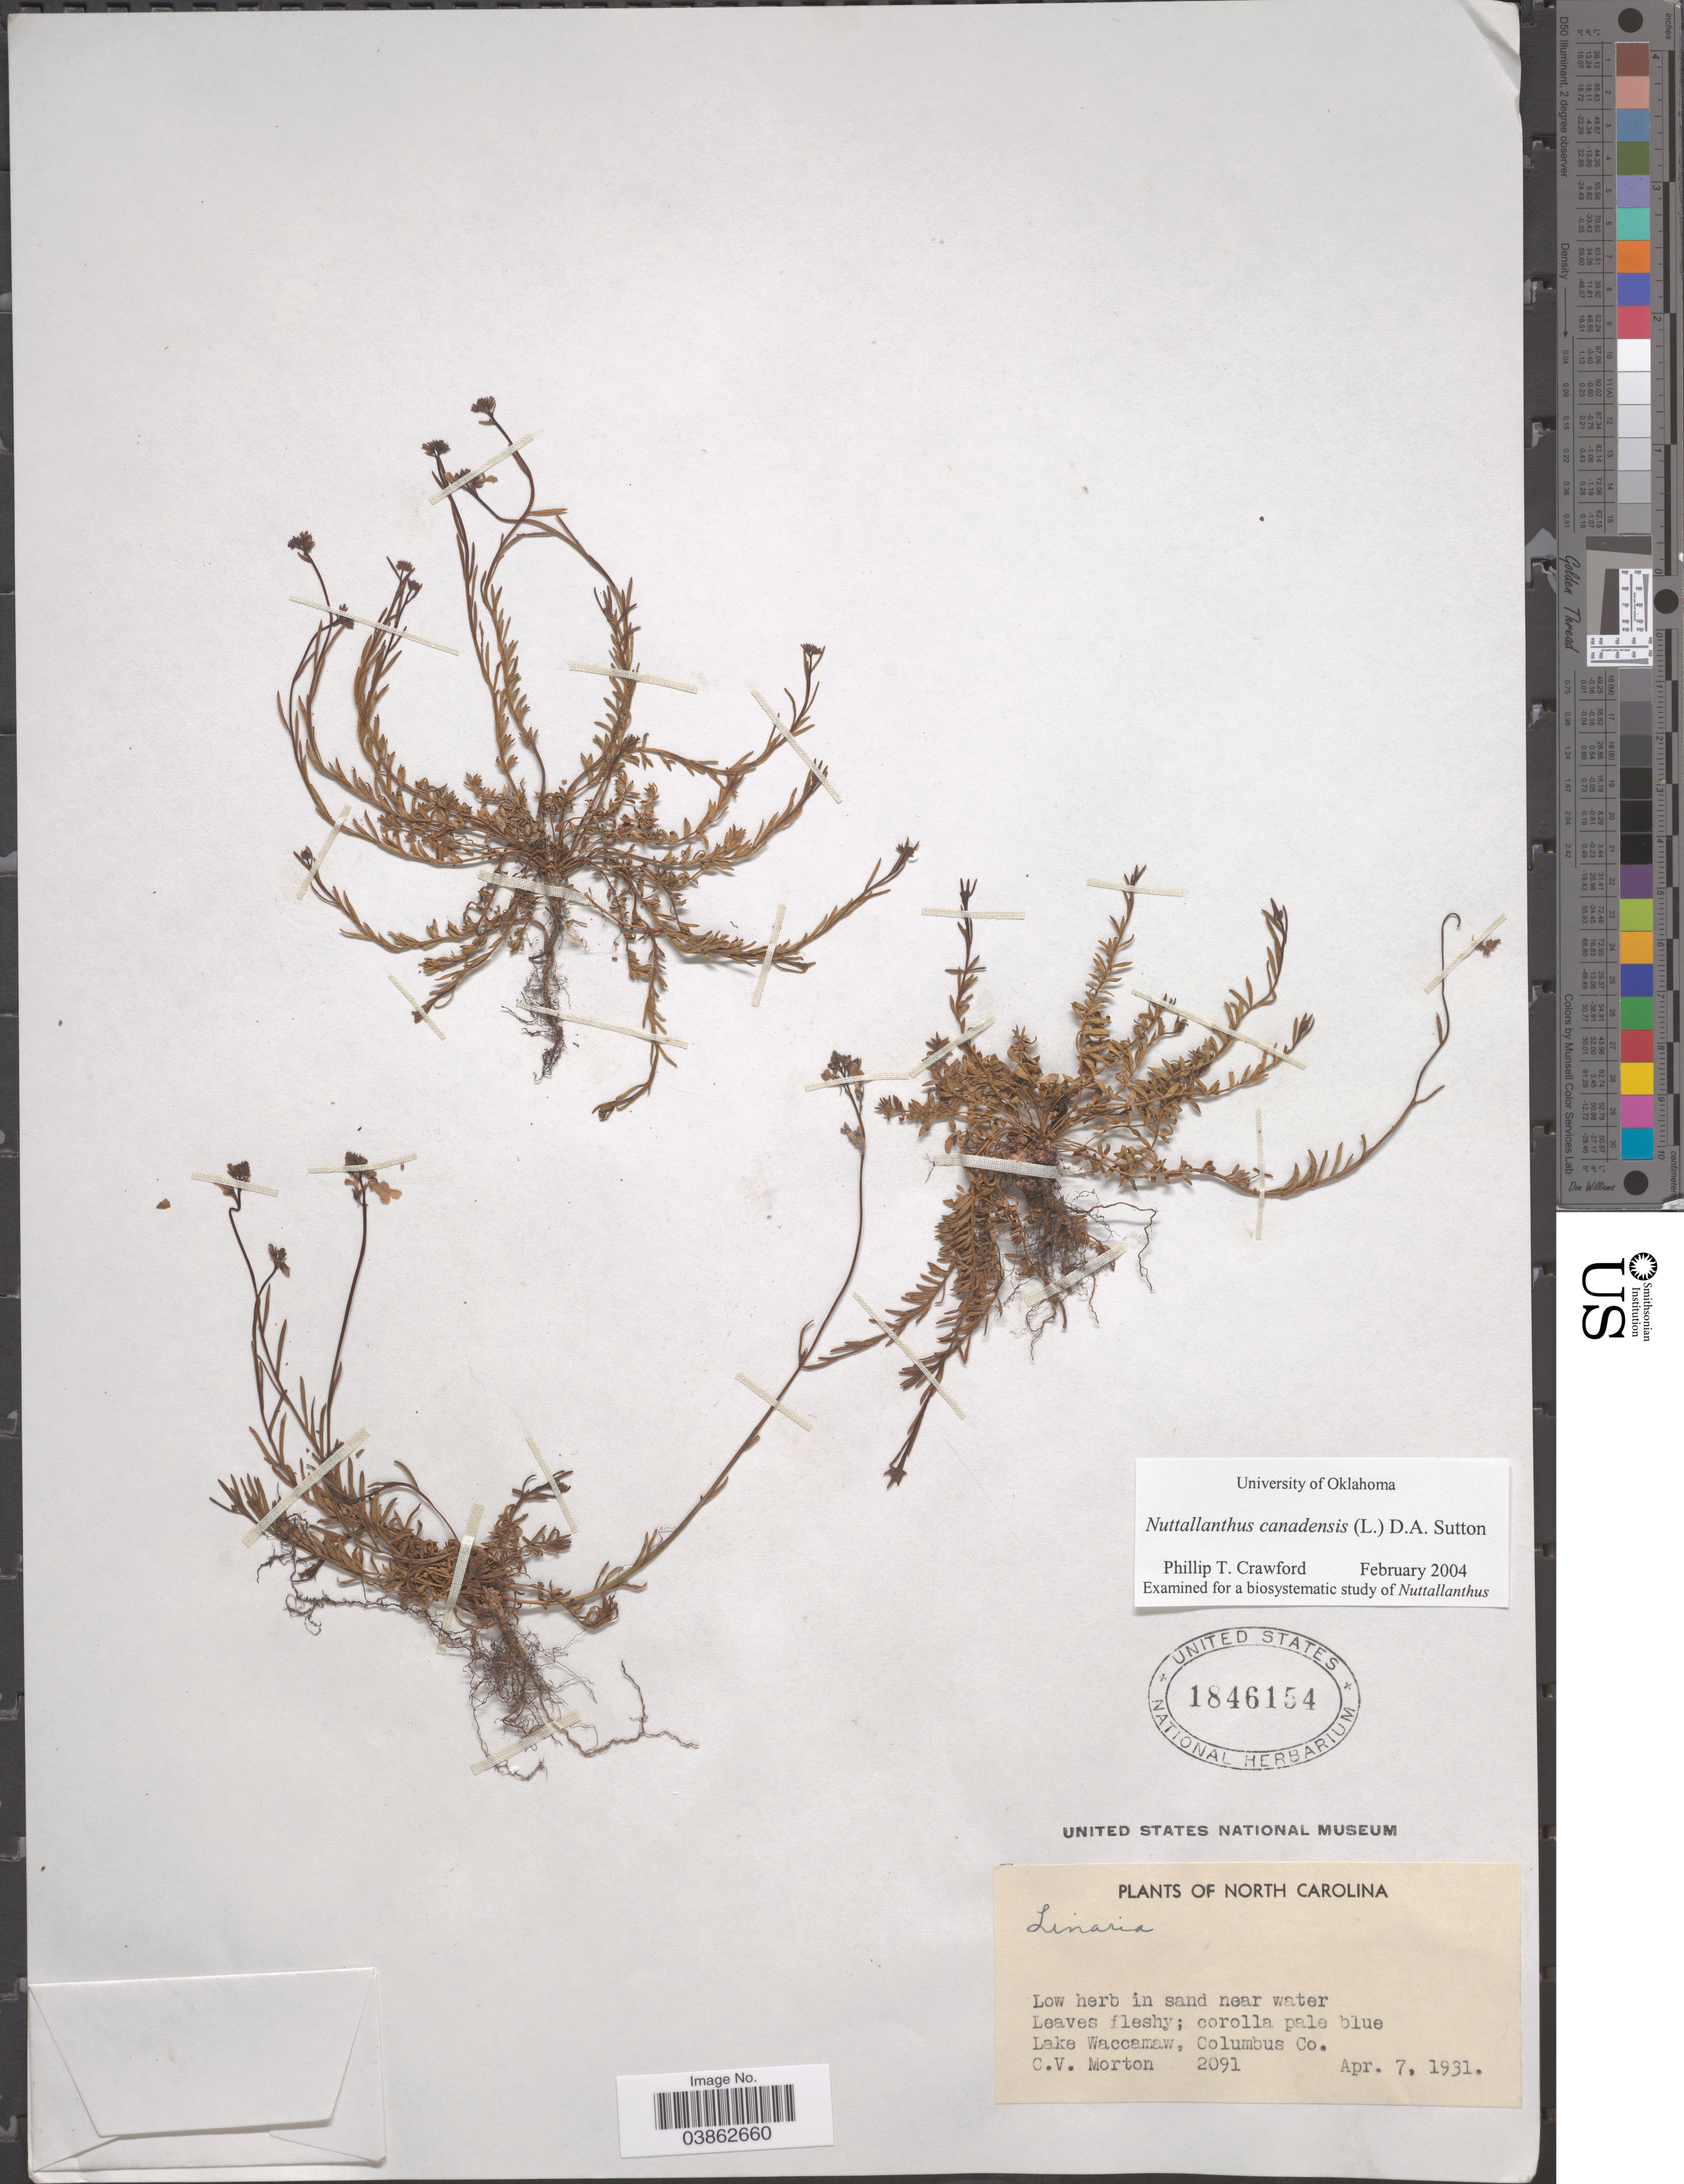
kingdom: Plantae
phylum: Tracheophyta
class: Magnoliopsida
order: Lamiales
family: Plantaginaceae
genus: Linaria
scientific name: Linaria canadensis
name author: (L.) Dum. Cours.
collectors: C. V. Morton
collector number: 2091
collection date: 1931-04-07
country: United States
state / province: North Carolina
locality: Lake Waccamaw, Columbus Co.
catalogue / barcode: US 1846154